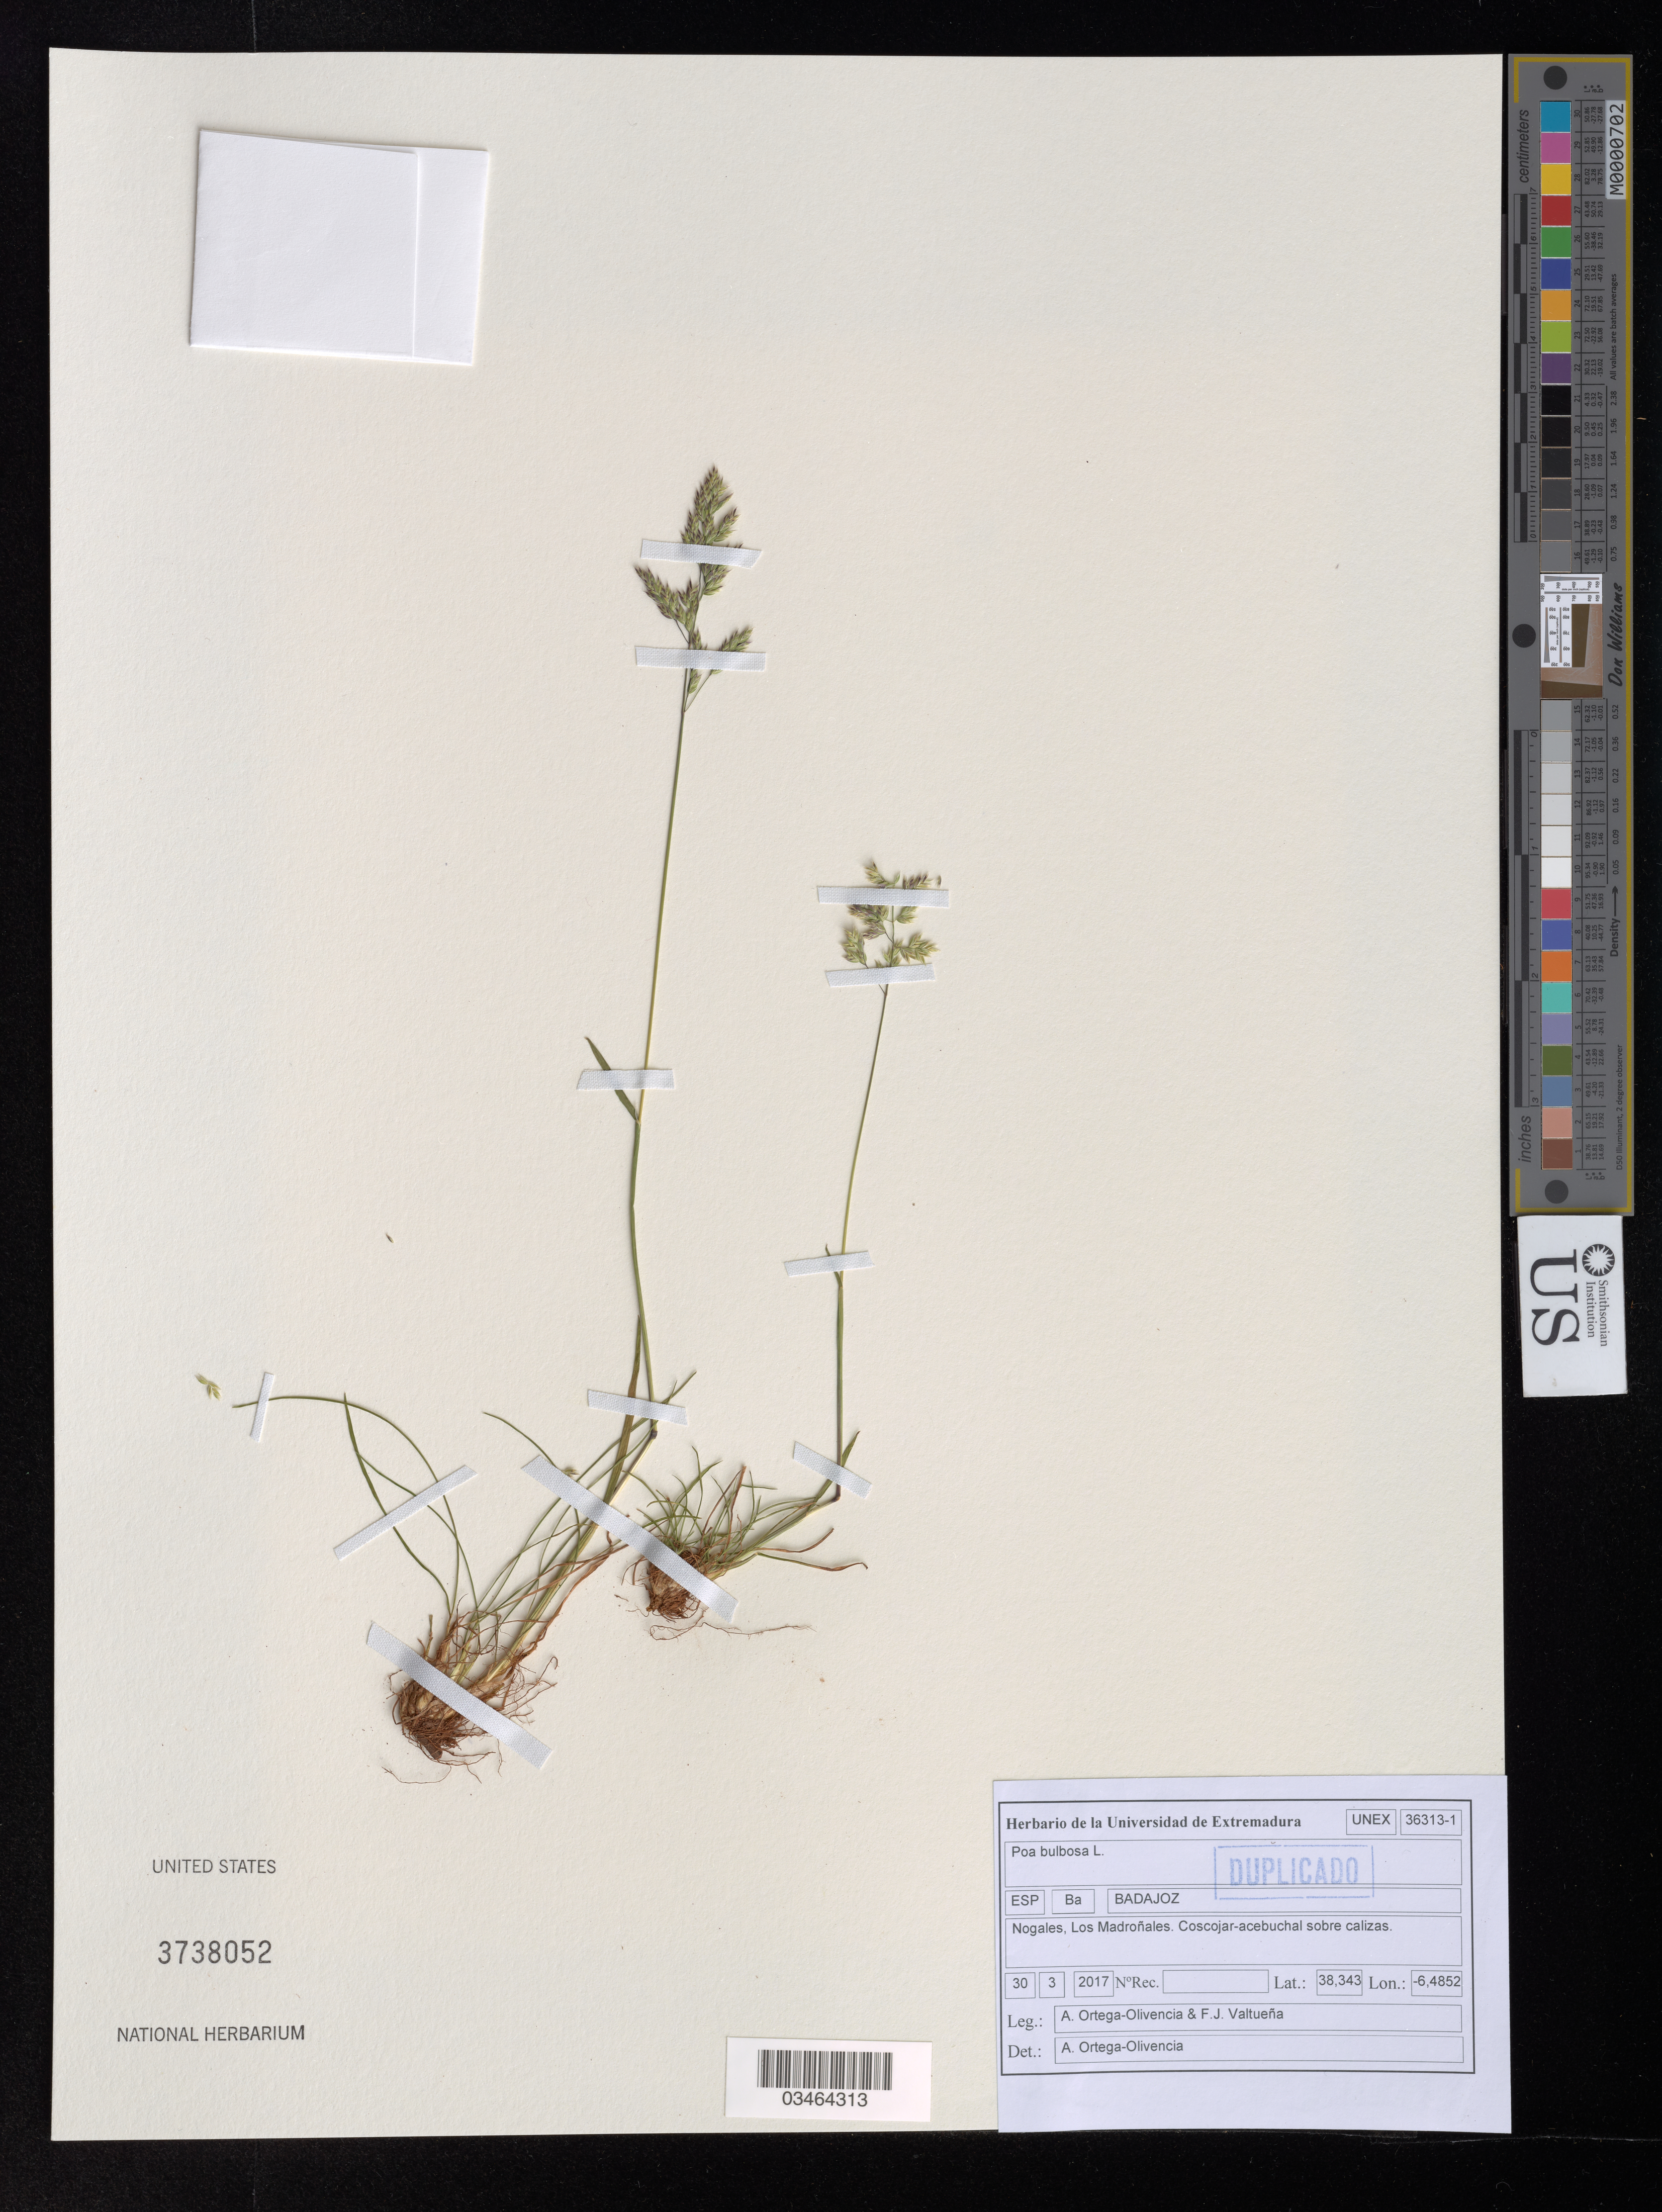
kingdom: Plantae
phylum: Tracheophyta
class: Liliopsida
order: Poales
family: Poaceae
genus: Poa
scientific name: Poa bulbosa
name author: L.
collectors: A. Ortega-Olivencia & F. Valtueña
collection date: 2017-03-30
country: Spain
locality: ESP. Ba. Badajoz. Nogales, Los Madroñales.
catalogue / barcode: US 3738052